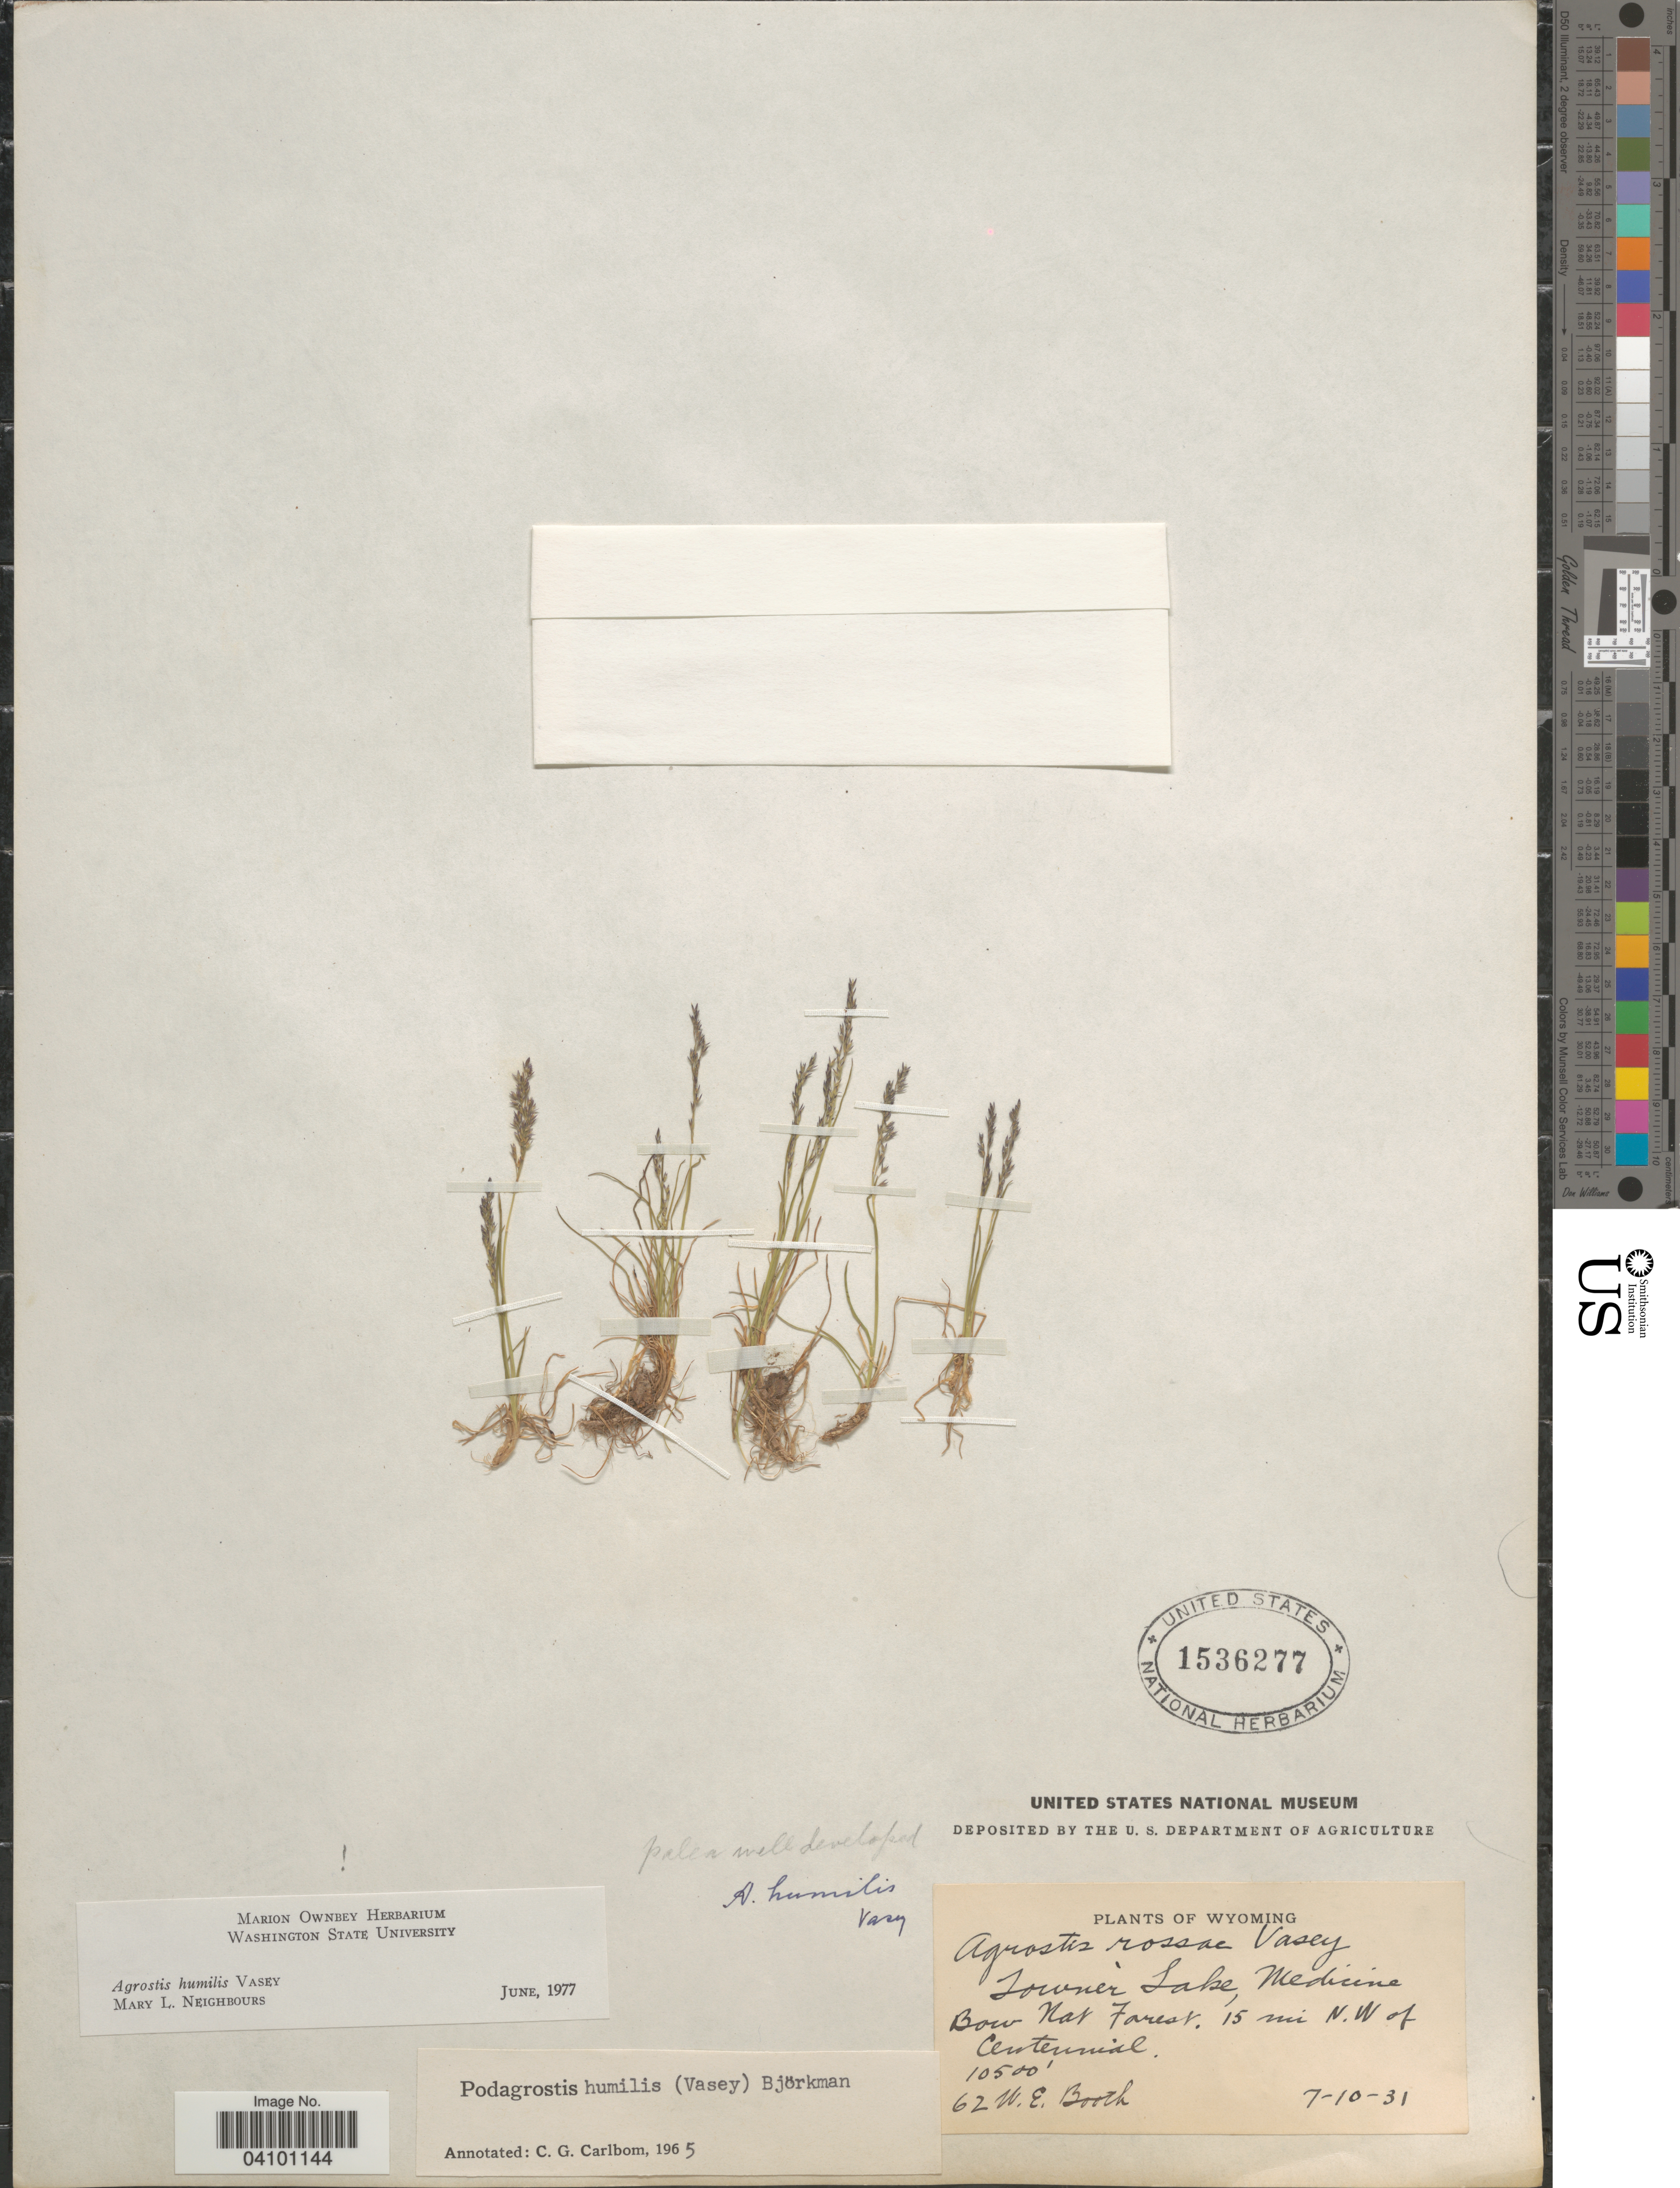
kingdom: Plantae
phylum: Tracheophyta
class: Liliopsida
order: Poales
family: Poaceae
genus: Podagrostis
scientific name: Podagrostis humilis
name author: (Vasey) Björkman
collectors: W. Booth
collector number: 62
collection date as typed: Transcribed d/m/y: 10/7/31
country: United States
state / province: Wyoming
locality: Towner Lake, Medicine Bow Nat Forest, 15 mi N.W of Centennial.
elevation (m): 3200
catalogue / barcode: US 1536277